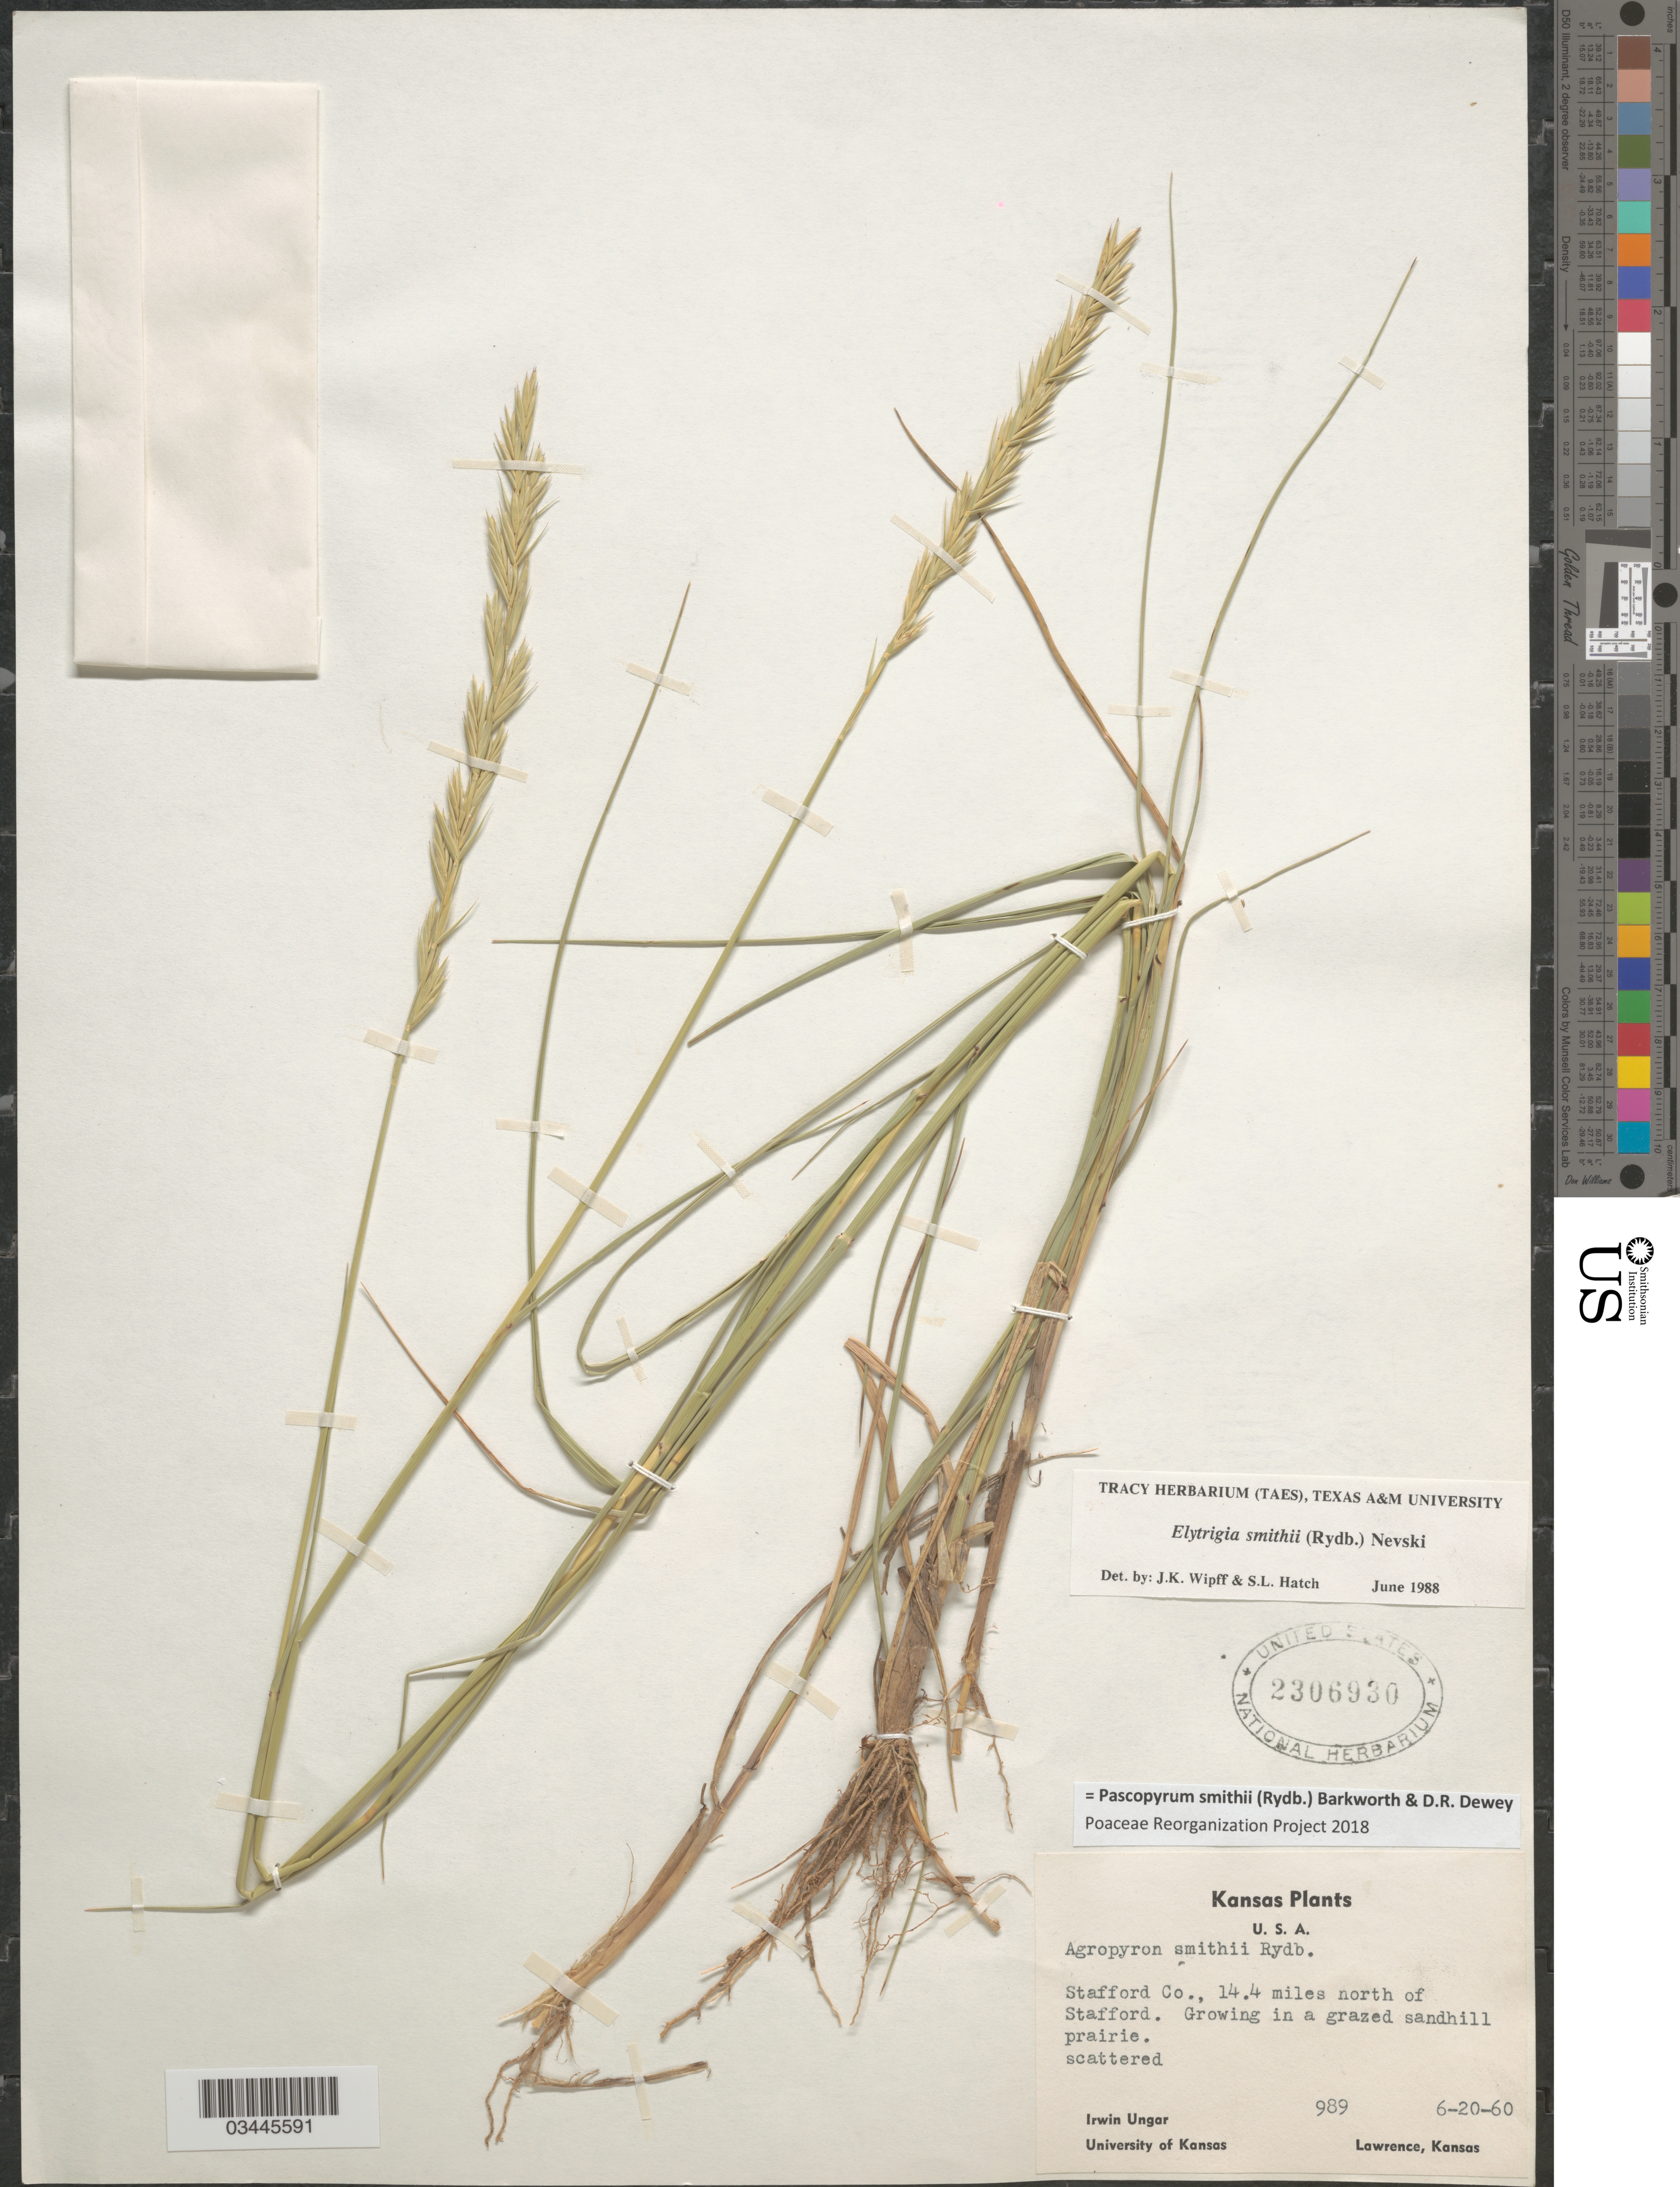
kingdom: Plantae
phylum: Tracheophyta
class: Liliopsida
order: Poales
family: Poaceae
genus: Pascopyrum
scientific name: Pascopyrum smithii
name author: (Rydb.) Barkworth & Dewey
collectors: I. Ungar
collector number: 989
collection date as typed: Transcribed d/m/y: 20/6/60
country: United States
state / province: Kansas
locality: Stafford Co., 14.4 miles north of Stafford.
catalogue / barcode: US 2306930